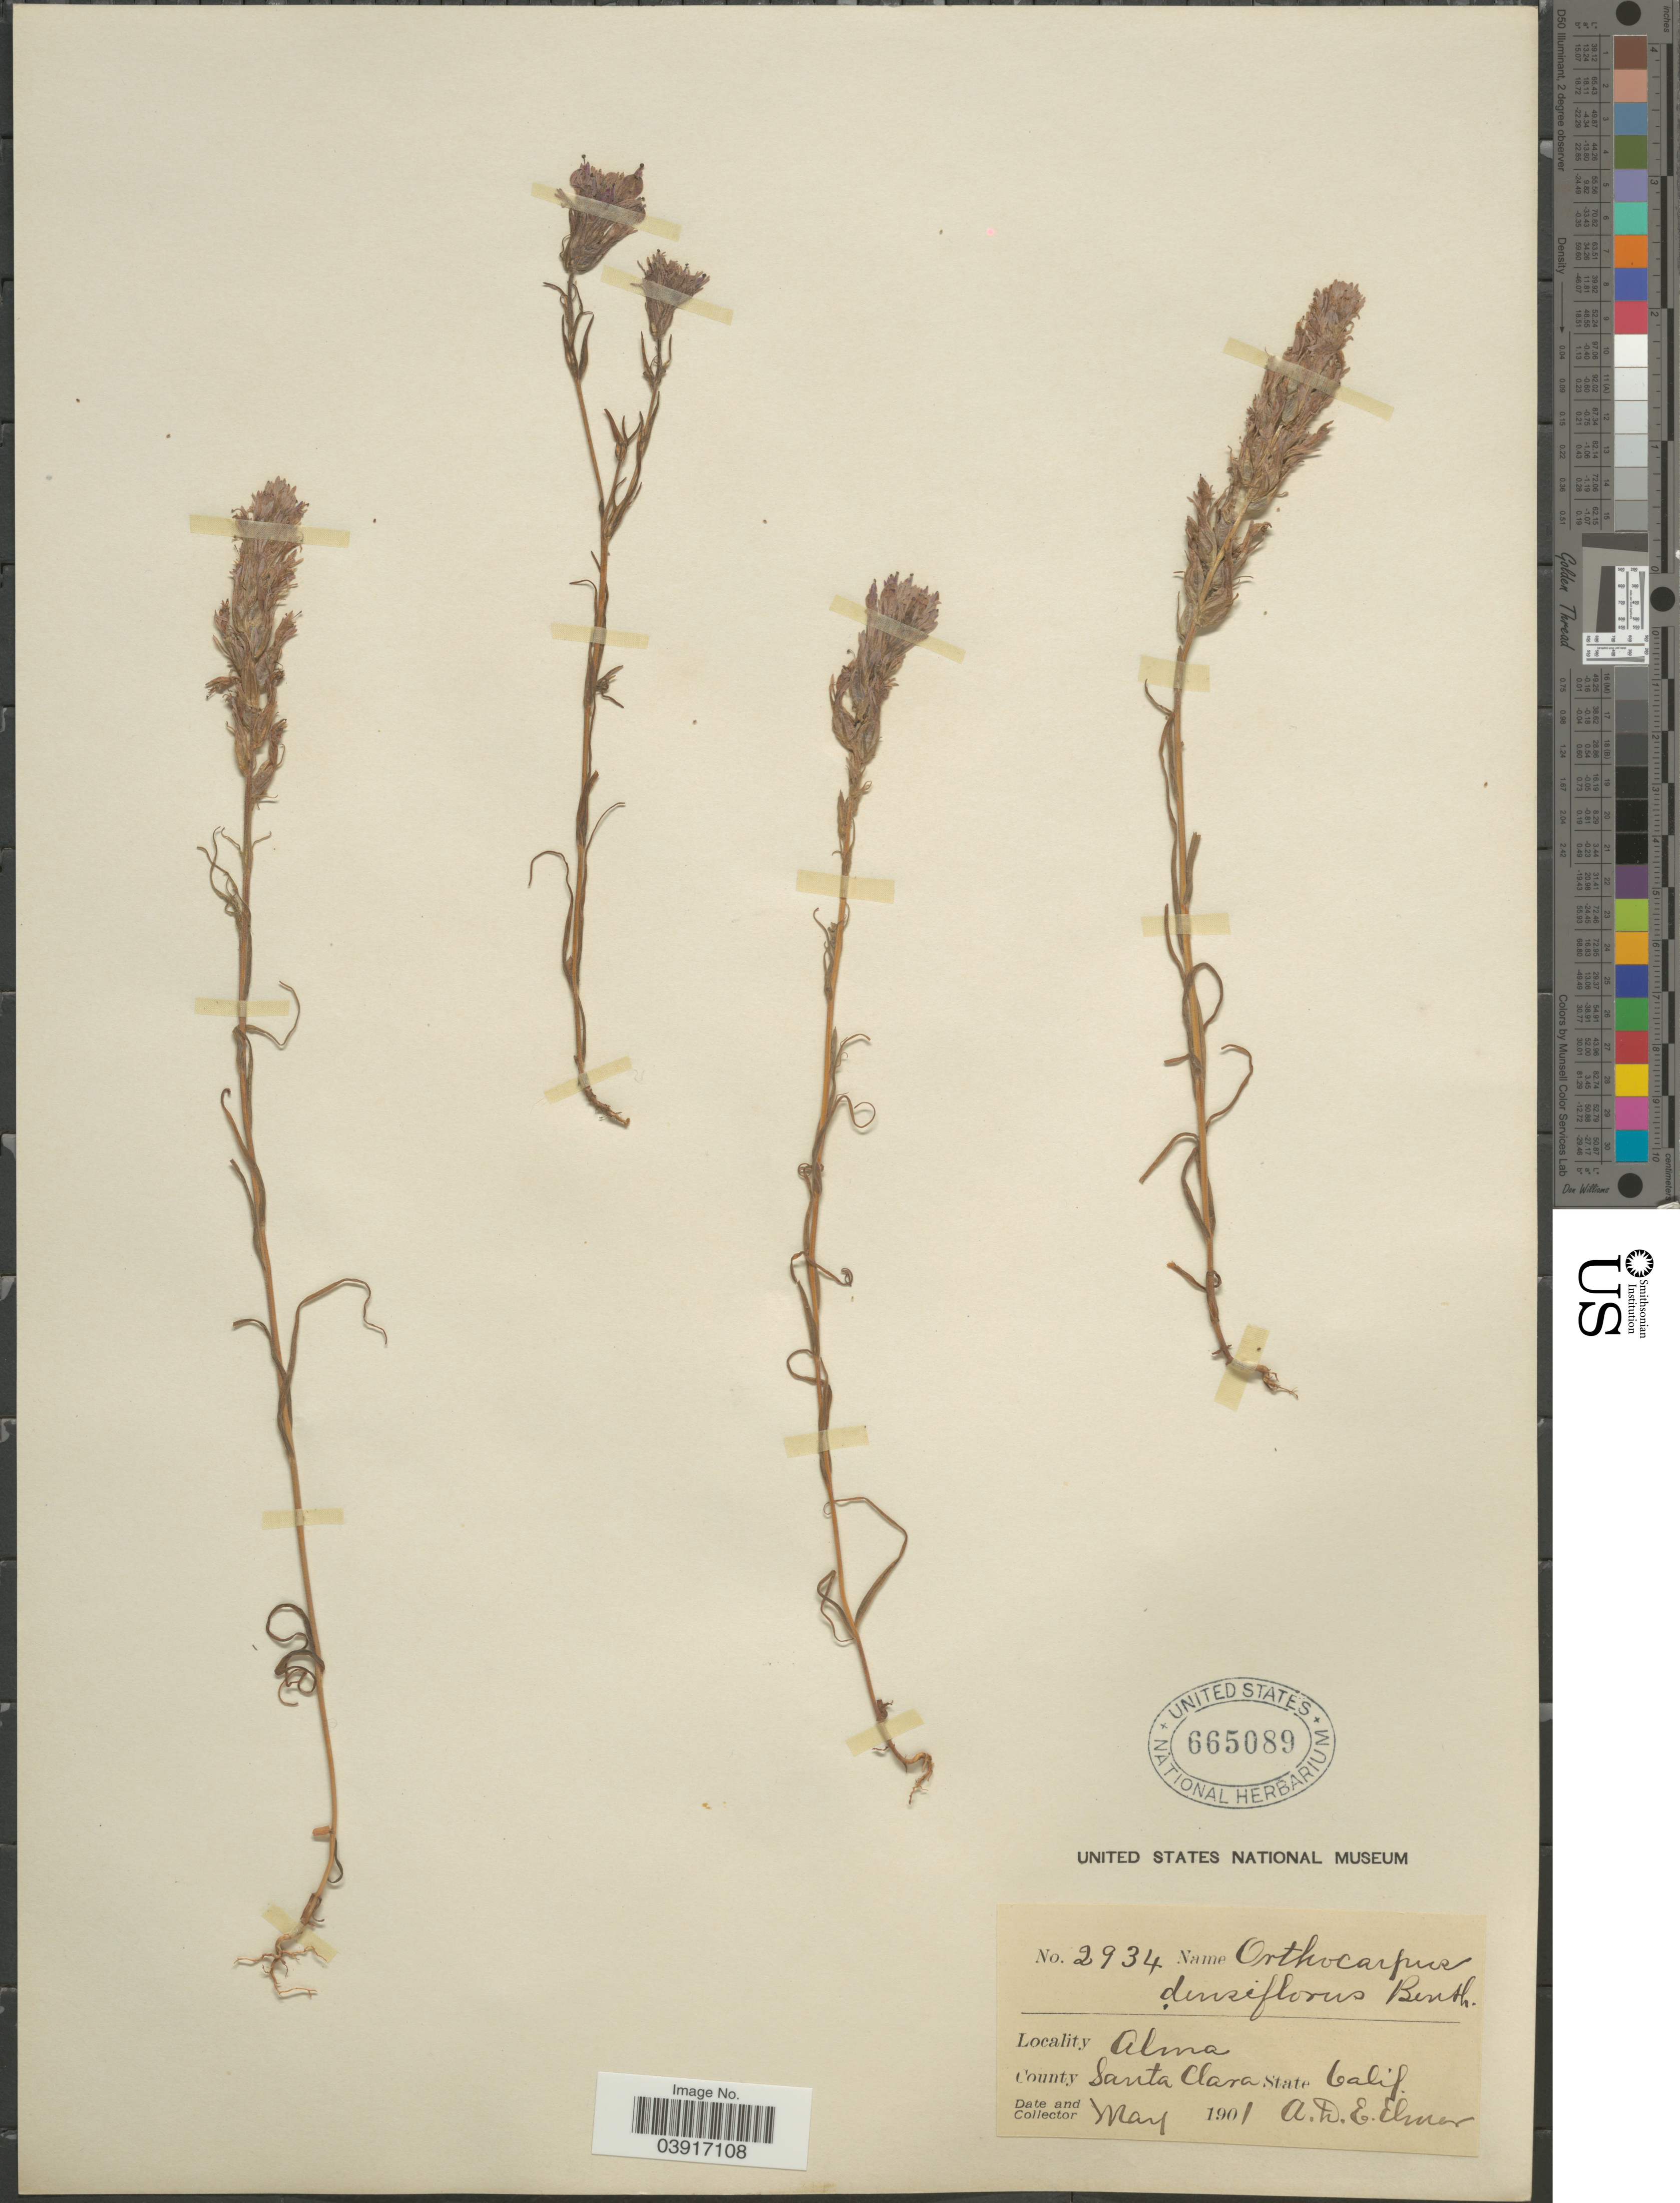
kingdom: Plantae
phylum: Tracheophyta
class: Magnoliopsida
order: Lamiales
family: Orobanchaceae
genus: Orthocarpus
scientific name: Orthocarpus densiflorus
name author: Benth.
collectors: A. D. E. Elmer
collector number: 2934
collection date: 1901-05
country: United States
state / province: California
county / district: Santa Clara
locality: Alma. County Santa Clara.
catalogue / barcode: US 665089